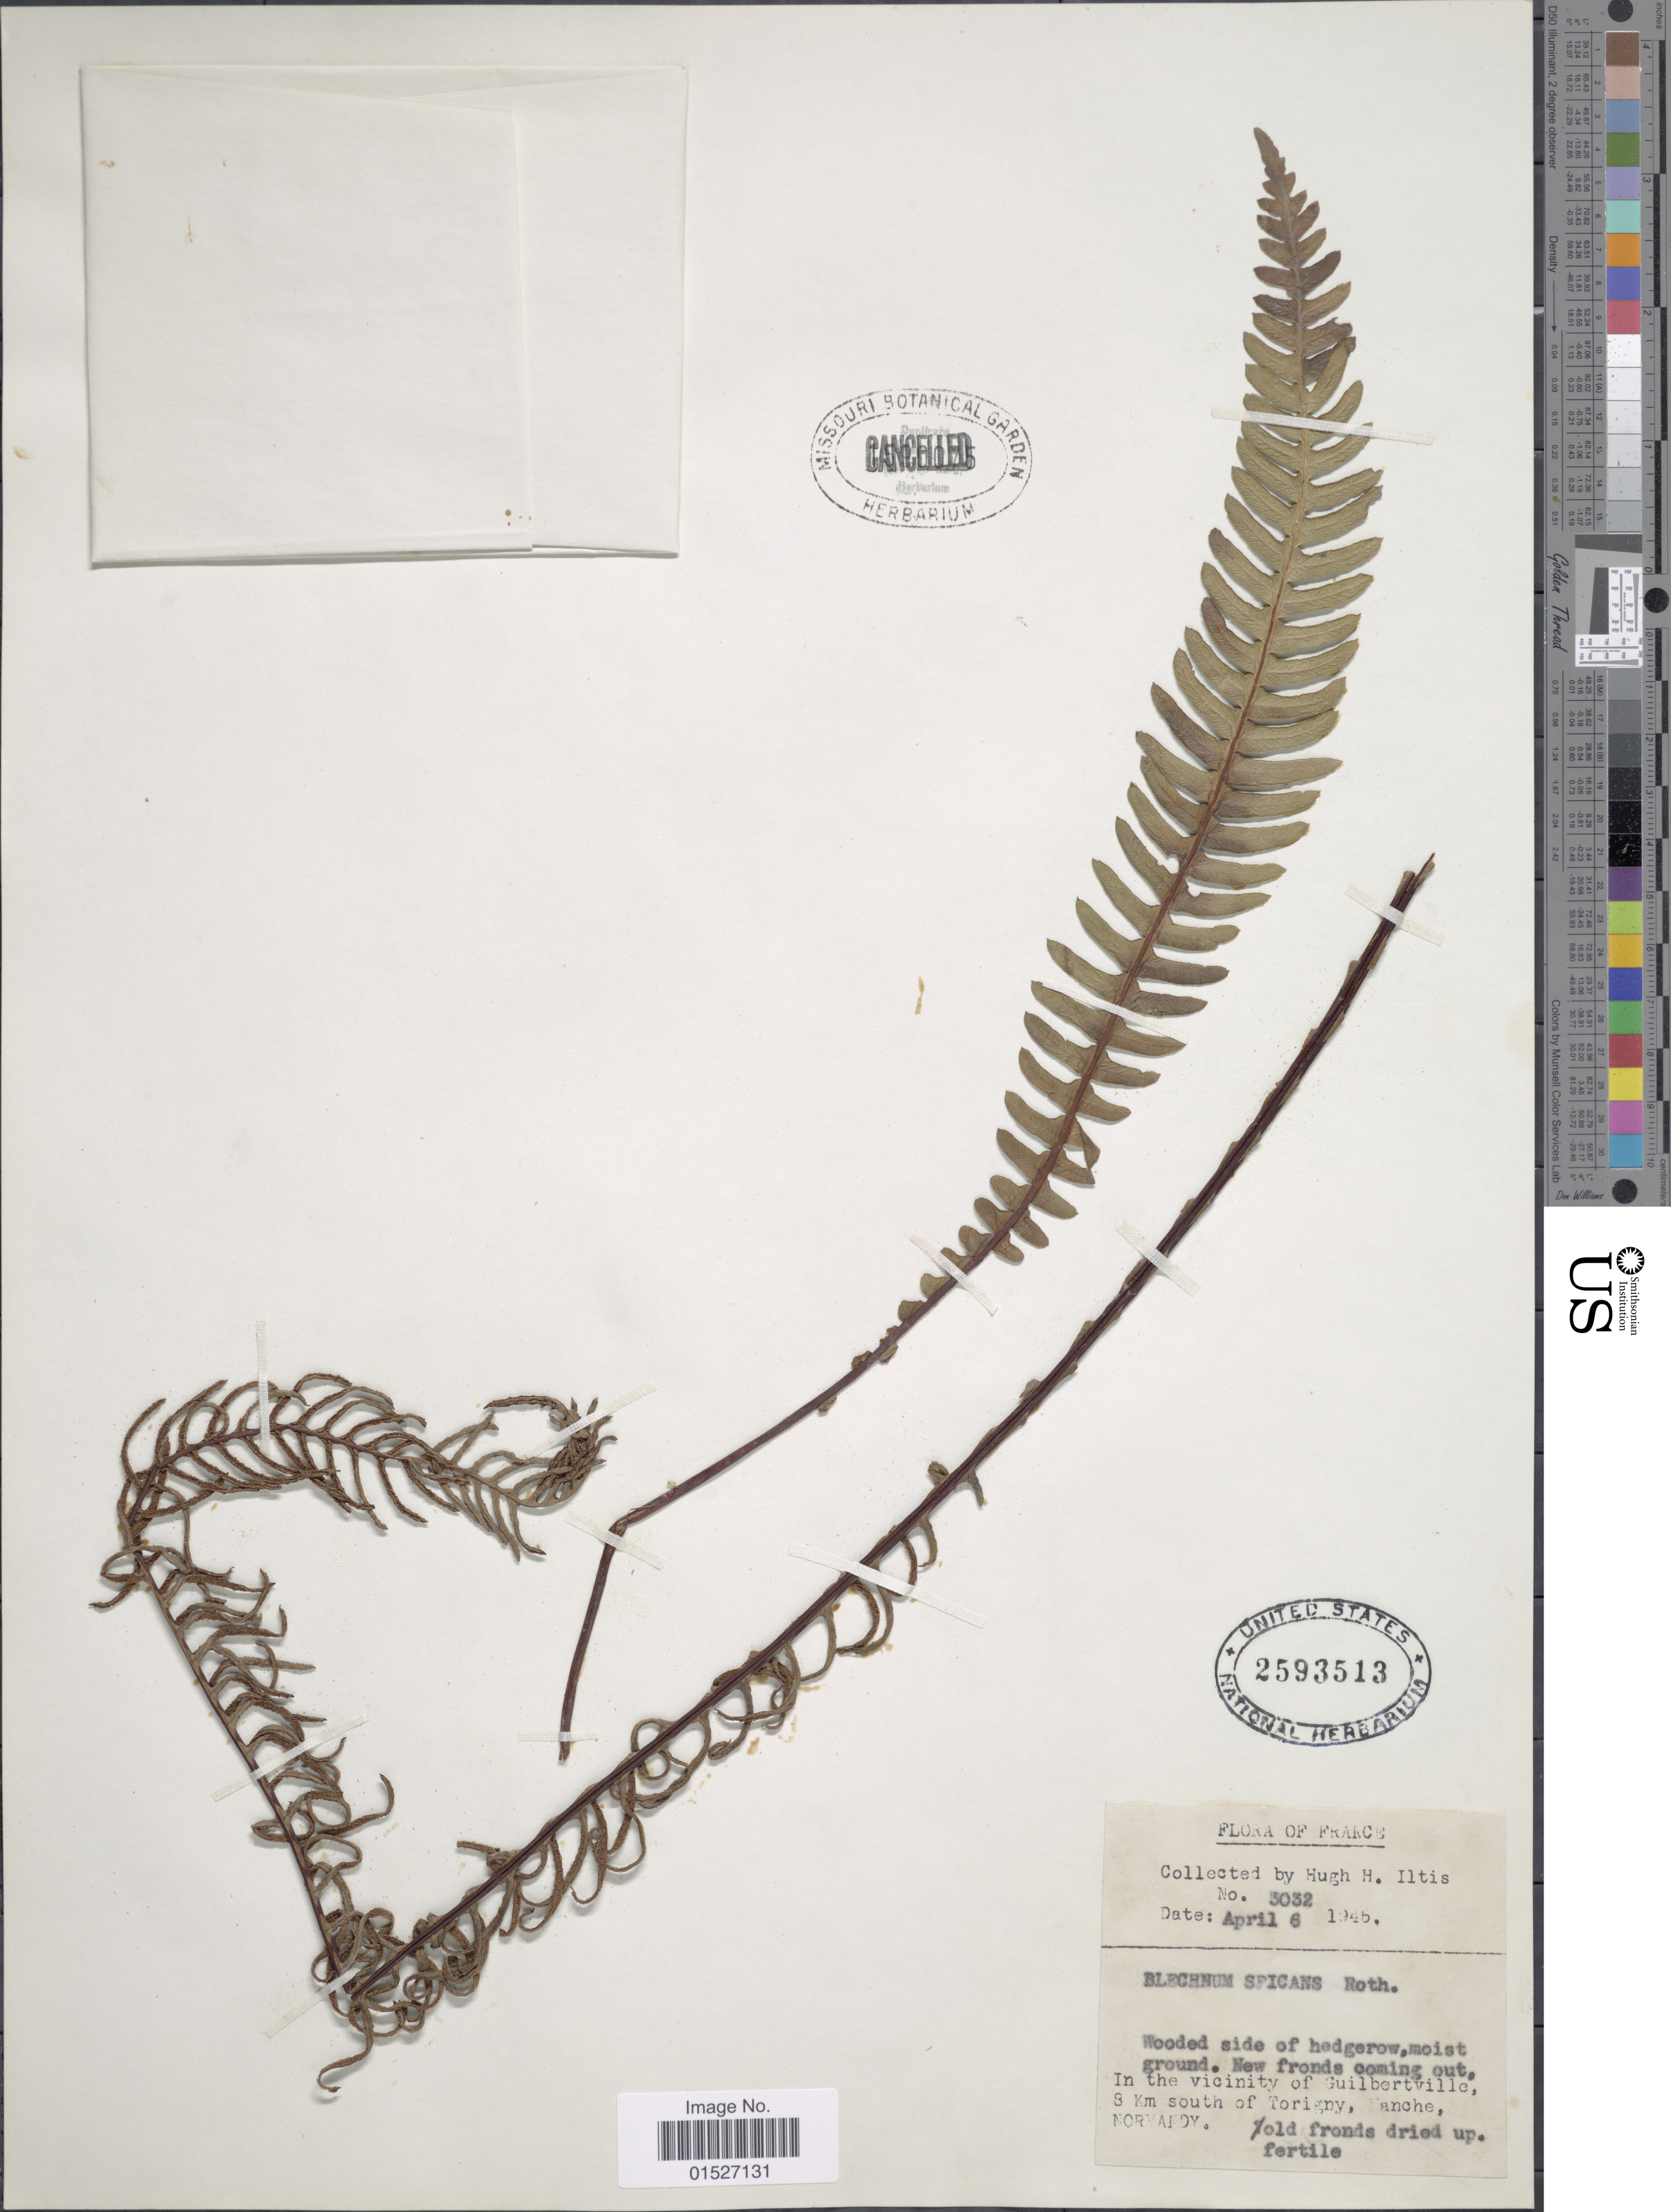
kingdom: Plantae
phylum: Tracheophyta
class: Polypodiopsida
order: Polypodiales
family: Blechnaceae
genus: Blechnum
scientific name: Blechnum spicant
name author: (L.) Sm.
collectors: H. H. Iltis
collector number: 3032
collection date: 1945-04-06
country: France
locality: In the vicinity of Guilbertville, 8 Km south of Toringy, Kanche, Norvandy [interpreted]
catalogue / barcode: US 2593513